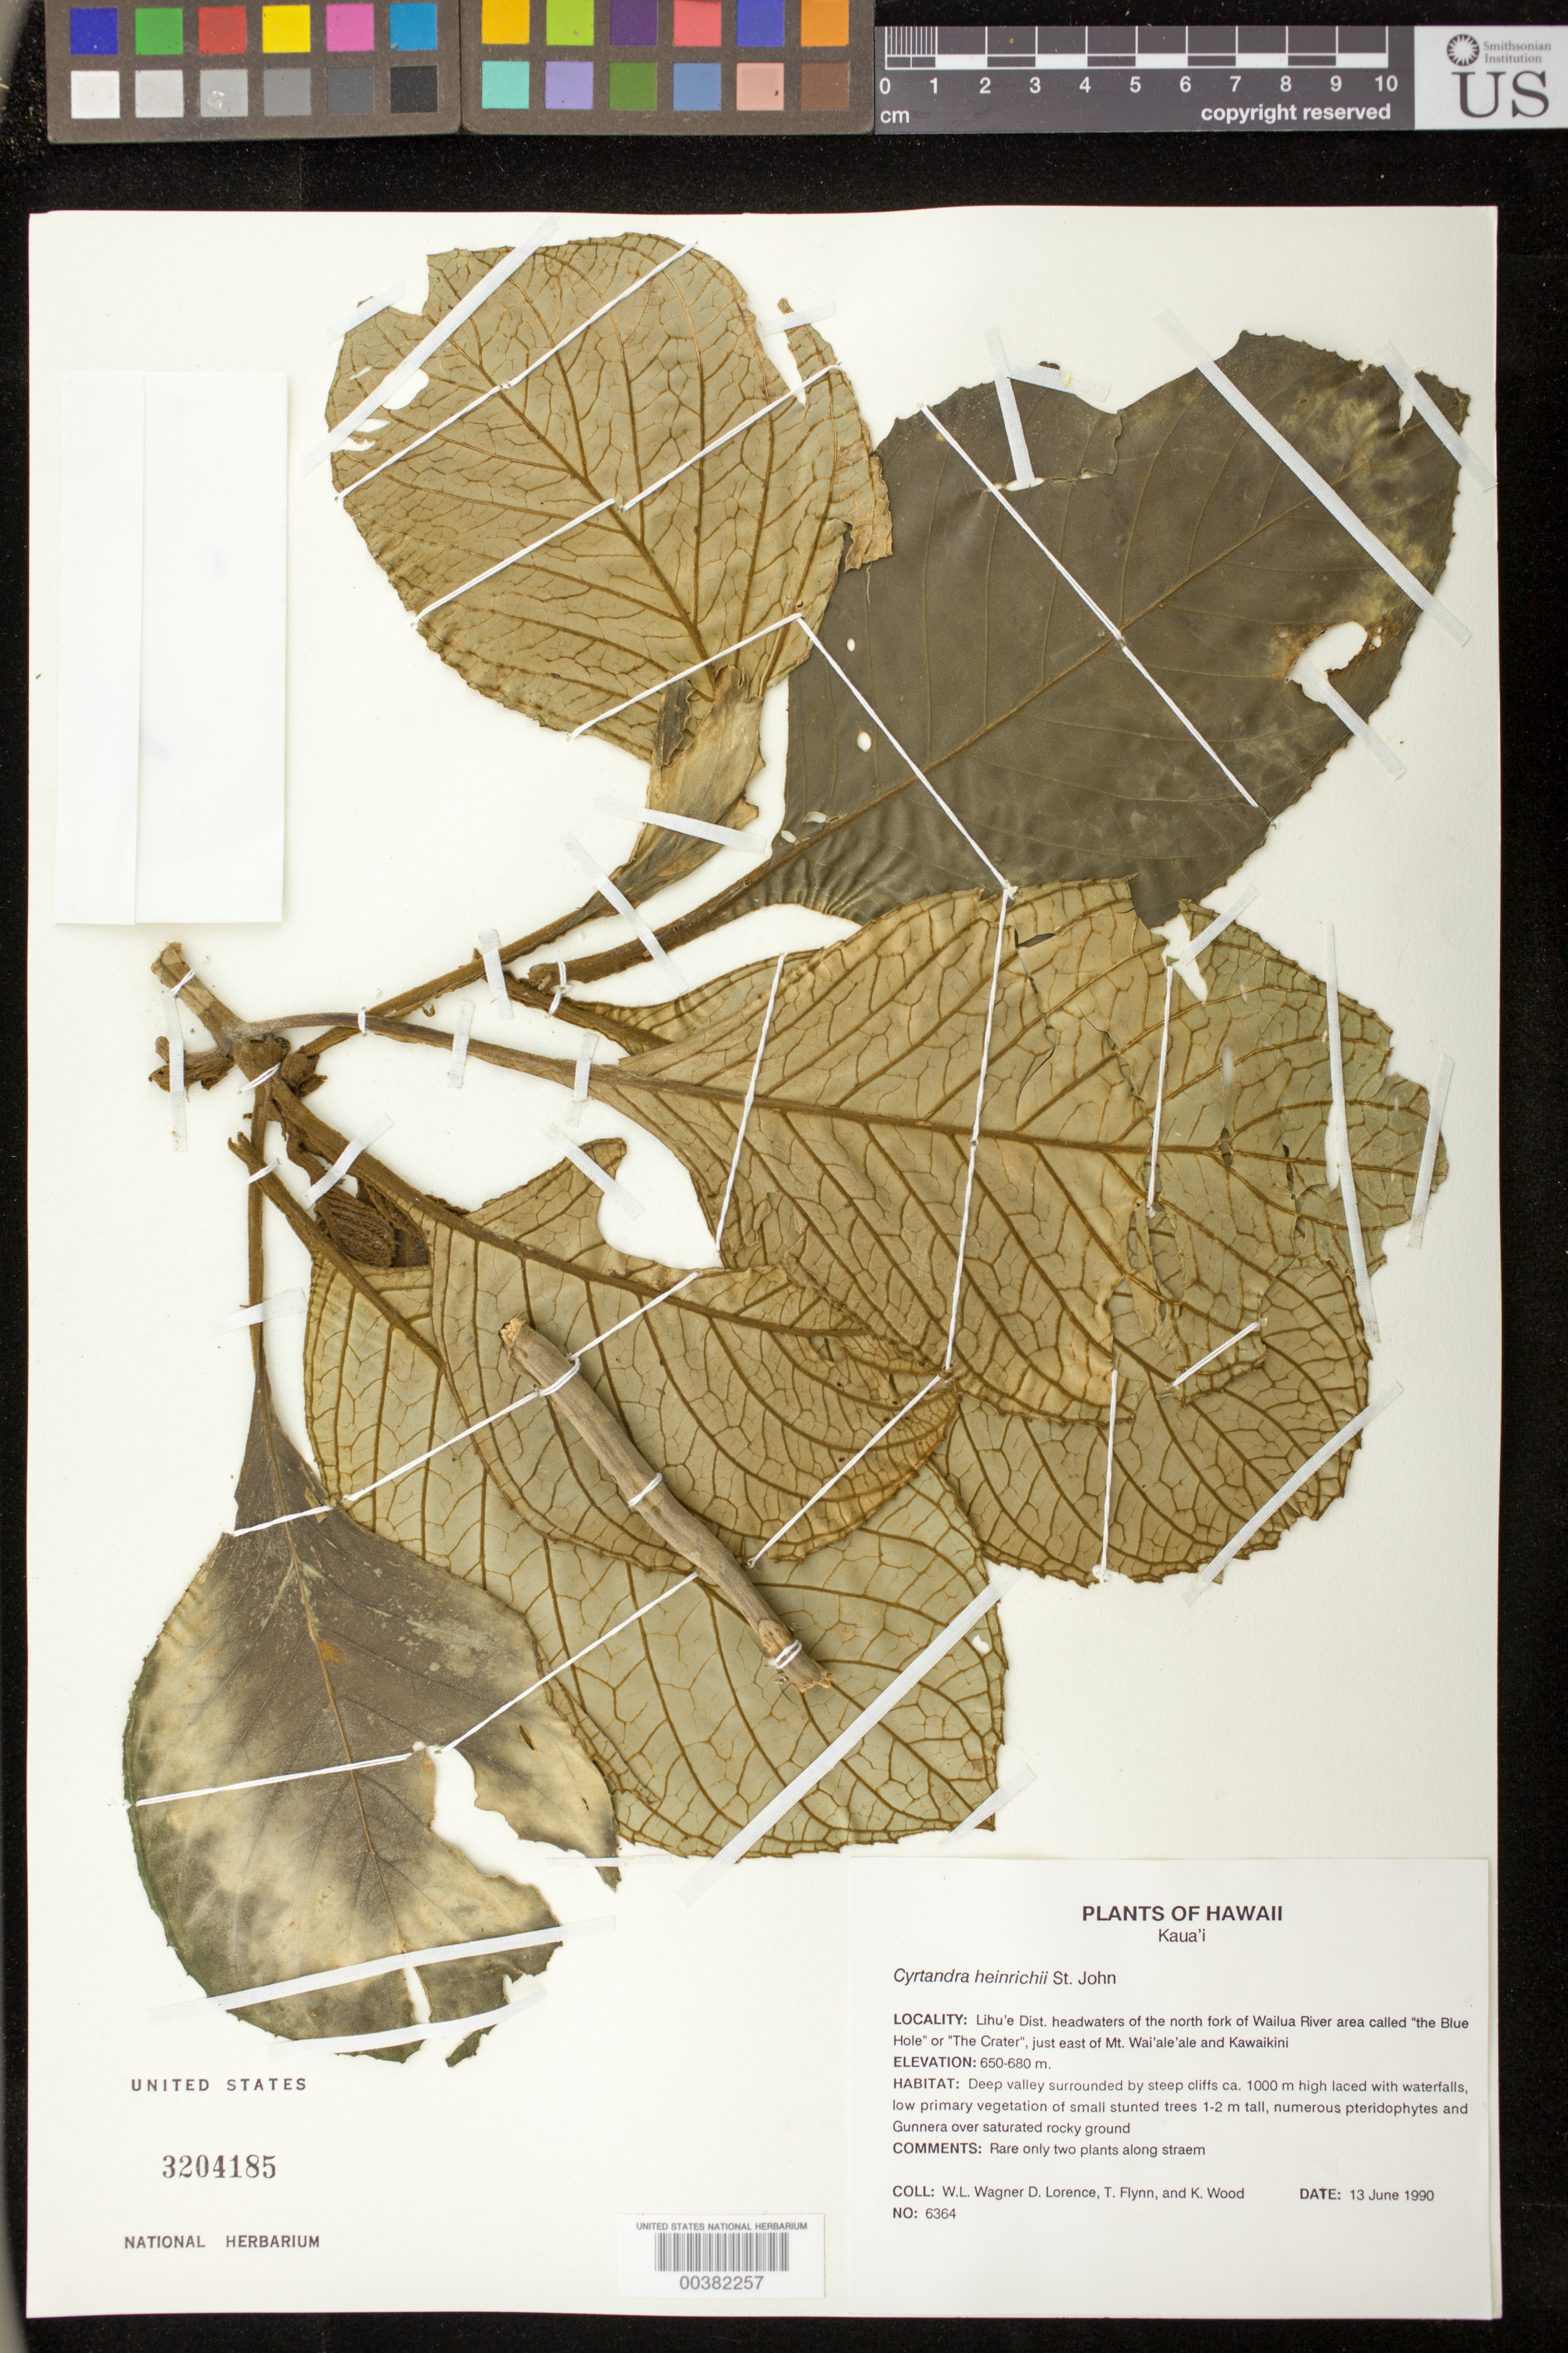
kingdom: Plantae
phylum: Tracheophyta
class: Magnoliopsida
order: Lamiales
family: Gesneriaceae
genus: Cyrtandra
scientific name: Cyrtandra heinrichii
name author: H. St. John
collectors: W. L. Wagner, D. Lorence, T. W. Flynn & K. R. Wood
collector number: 6364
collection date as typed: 13 Jun 1990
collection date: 1990-06-13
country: United States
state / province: Hawaii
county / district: Kauai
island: Kaua'i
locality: Kauai co., Lihue dist., headwaters of n fork of wailua r. area called "the blue hole"/"the crater", just e of mt. wai'ale'ale and kawaikini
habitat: Deep valley surrounded by steep cliffs laced with waterfalls; along stream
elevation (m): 650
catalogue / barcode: US 3204185